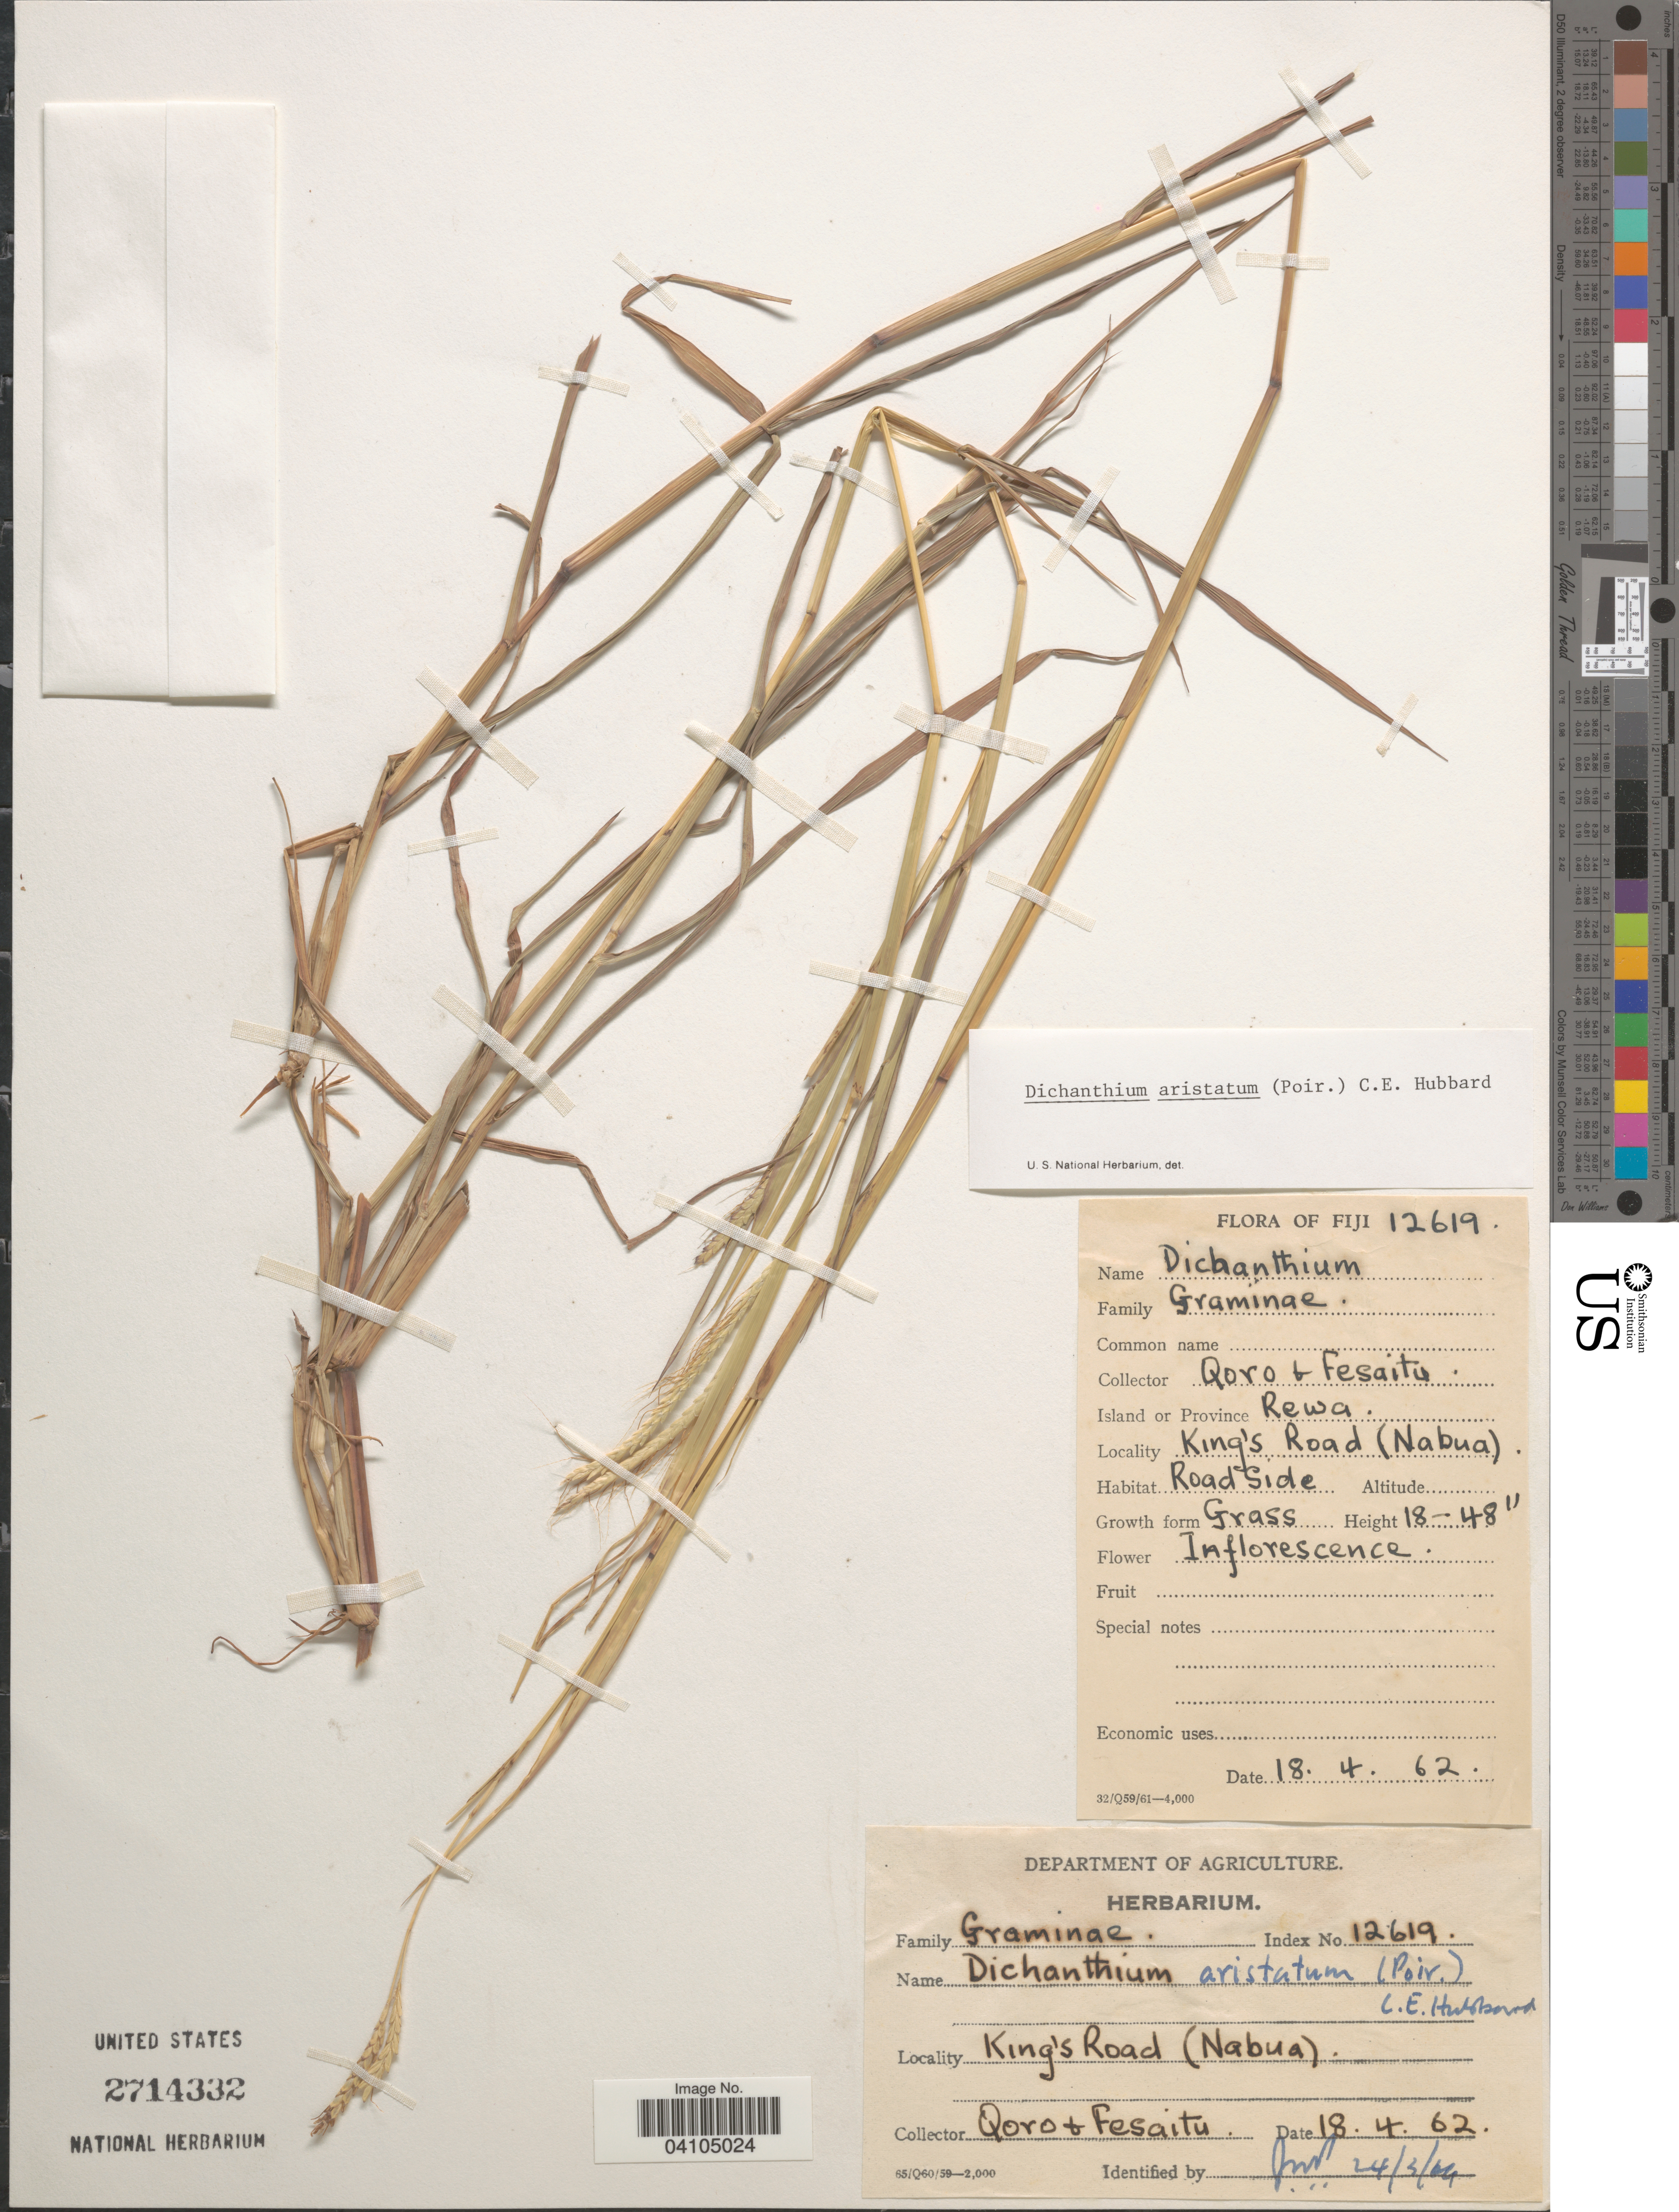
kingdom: Plantae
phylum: Tracheophyta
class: Liliopsida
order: Poales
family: Poaceae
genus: Dichanthium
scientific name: Dichanthium aristatum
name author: (Poir.) C.E. Hubb.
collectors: Qoro & Fesaitu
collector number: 12619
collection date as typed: Transcribed d/m/y: 18/4/62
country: Fiji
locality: Island or Province Rewa. King's Road (Nabua).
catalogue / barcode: US 2714332